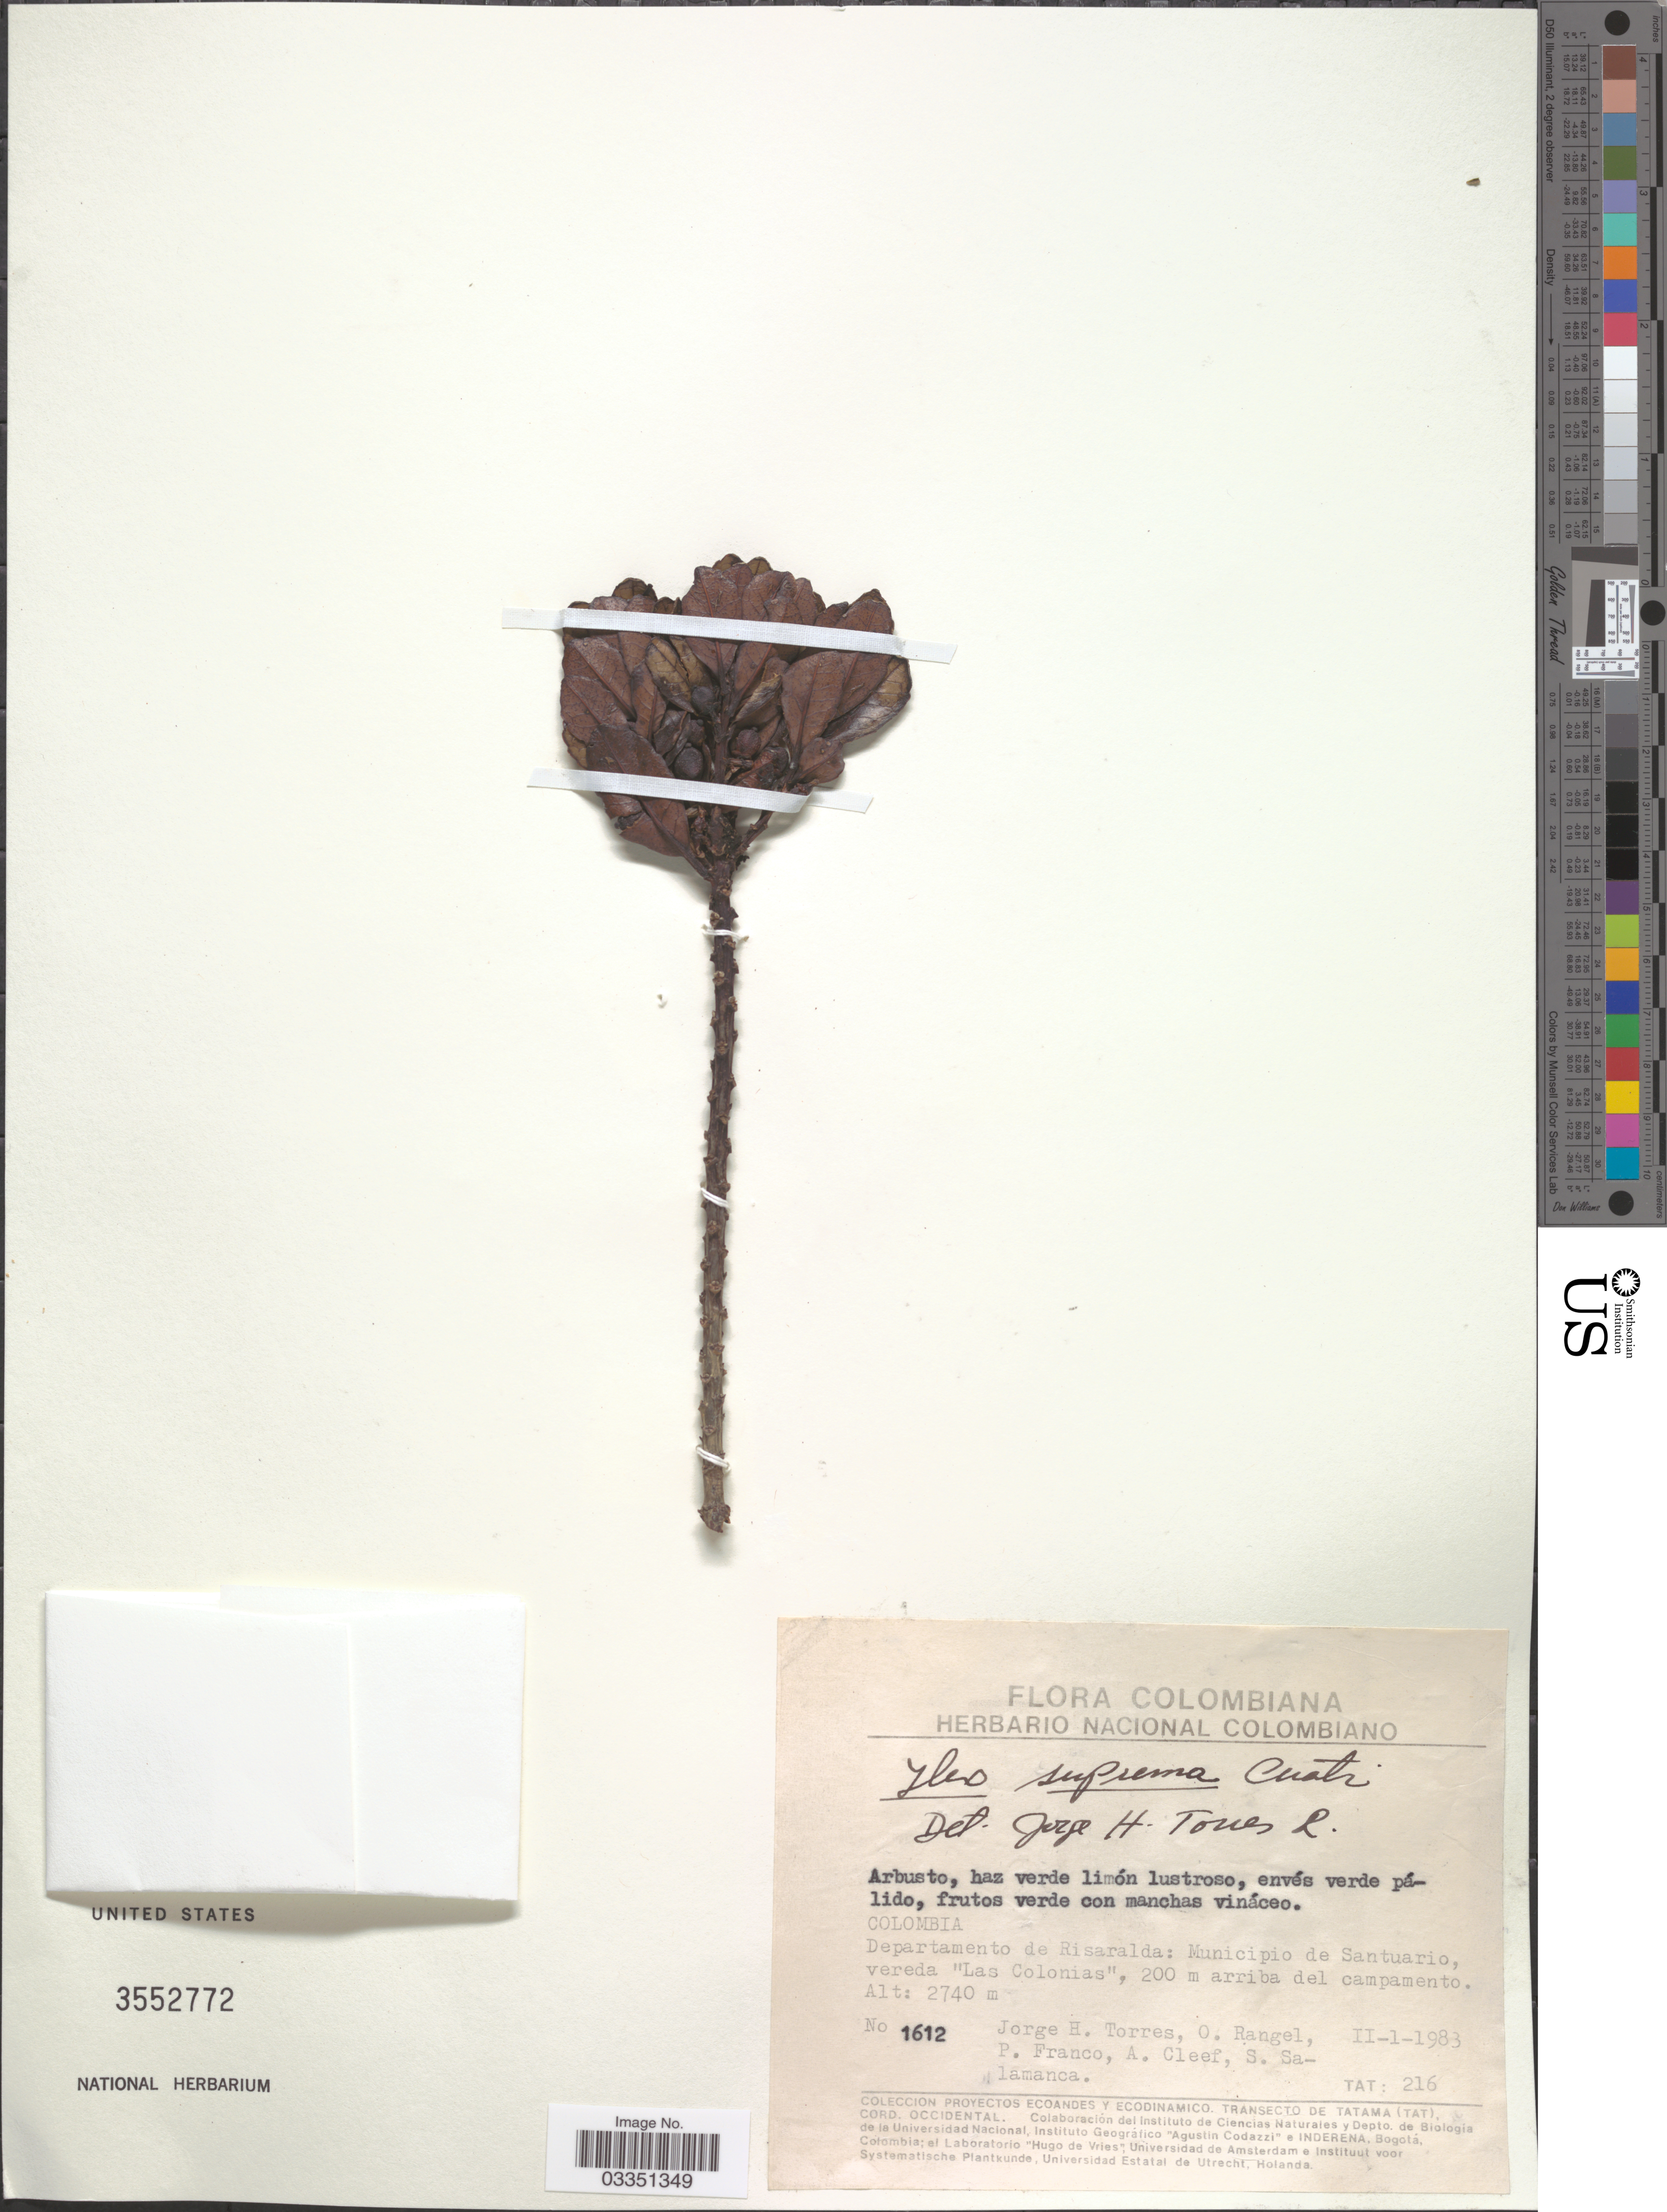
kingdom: Plantae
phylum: Tracheophyta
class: Magnoliopsida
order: Aquifoliales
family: Aquifoliaceae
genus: Ilex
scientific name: Ilex suprema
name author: Cuatrec.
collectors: J. H. Torres, O. Rangel, P. Franco, A. M. Cleef & S. Salamanca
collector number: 1612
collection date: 1983-02-01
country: Colombia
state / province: Risaralda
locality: Departamento de Risaralda: Municipio de Santuario, vereda "Las Colonias", 200 m arriba del campamento.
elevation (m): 2740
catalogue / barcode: US 3552772